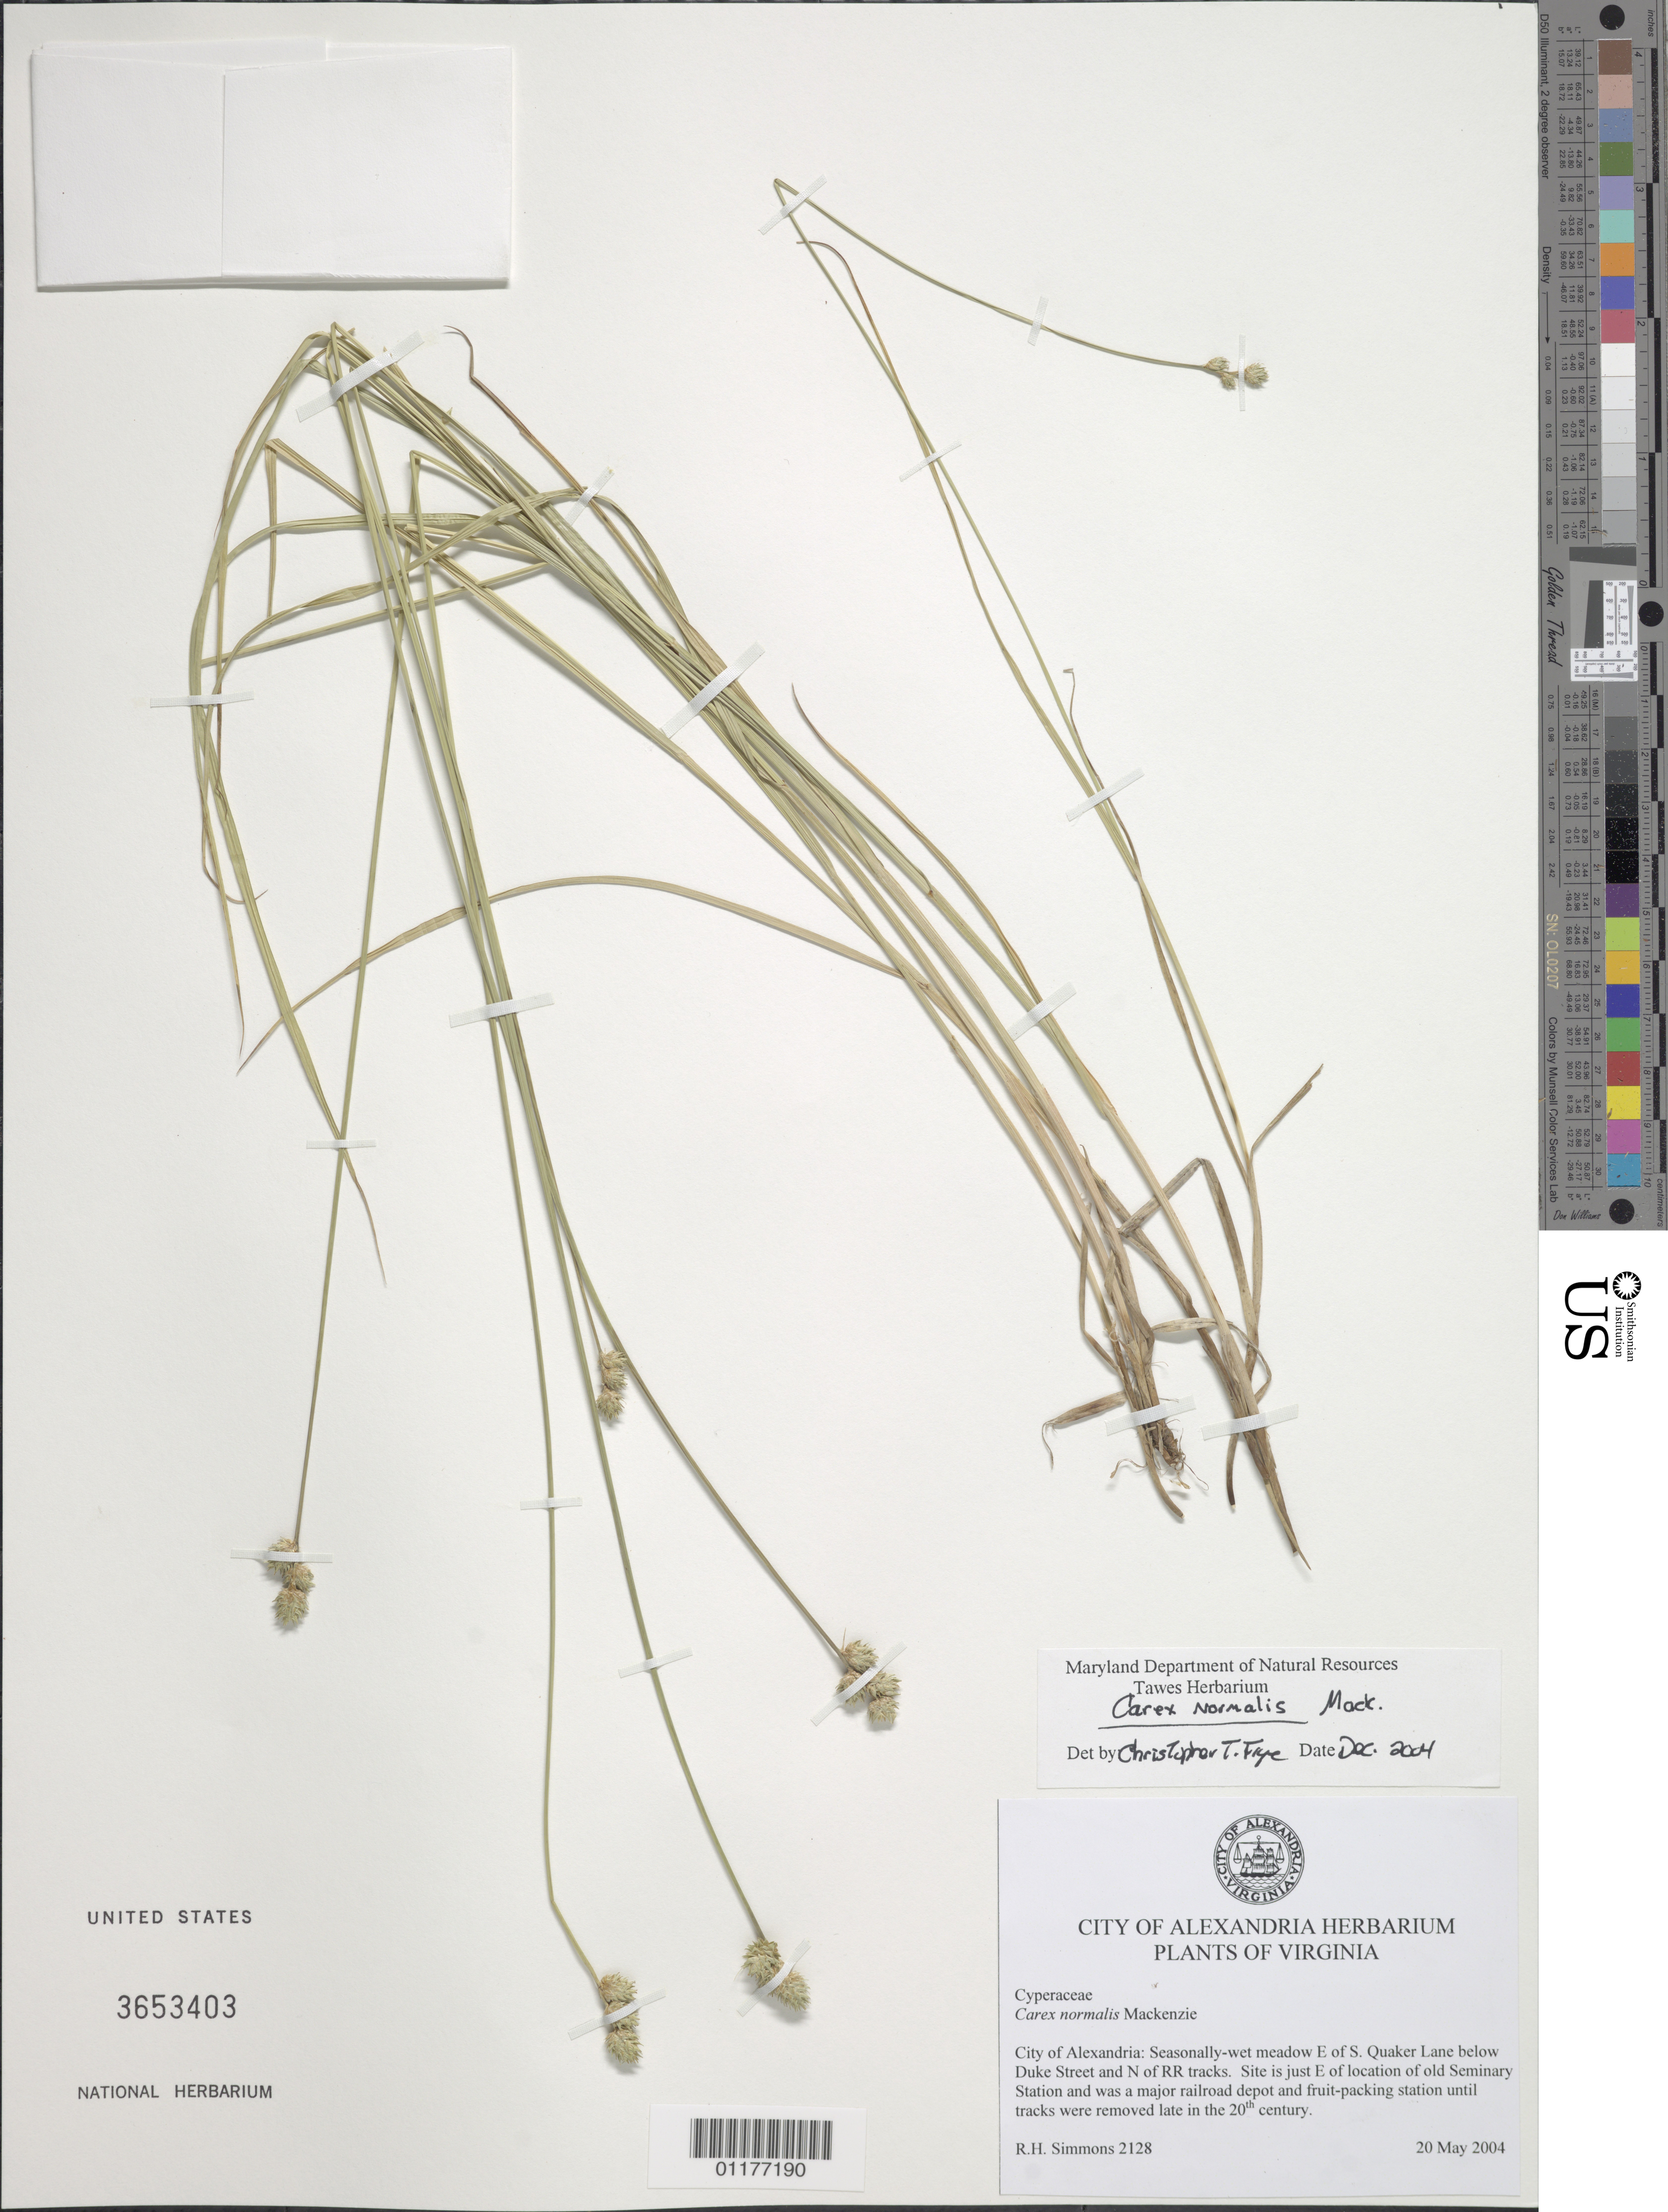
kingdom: Plantae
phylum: Tracheophyta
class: Liliopsida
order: Poales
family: Cyperaceae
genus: Carex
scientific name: Carex normalis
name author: Mack.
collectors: R. H. Simmons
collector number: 2128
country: United States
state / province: Virginia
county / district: City of Alexandria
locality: Alexandria, E of S. Quaker Lane below Duke St. and N of RR tracks, E of old Seminary Station and was a major railroad depot and fruit-packing station until tracks were removed late int he 20th century.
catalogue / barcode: US 3653403